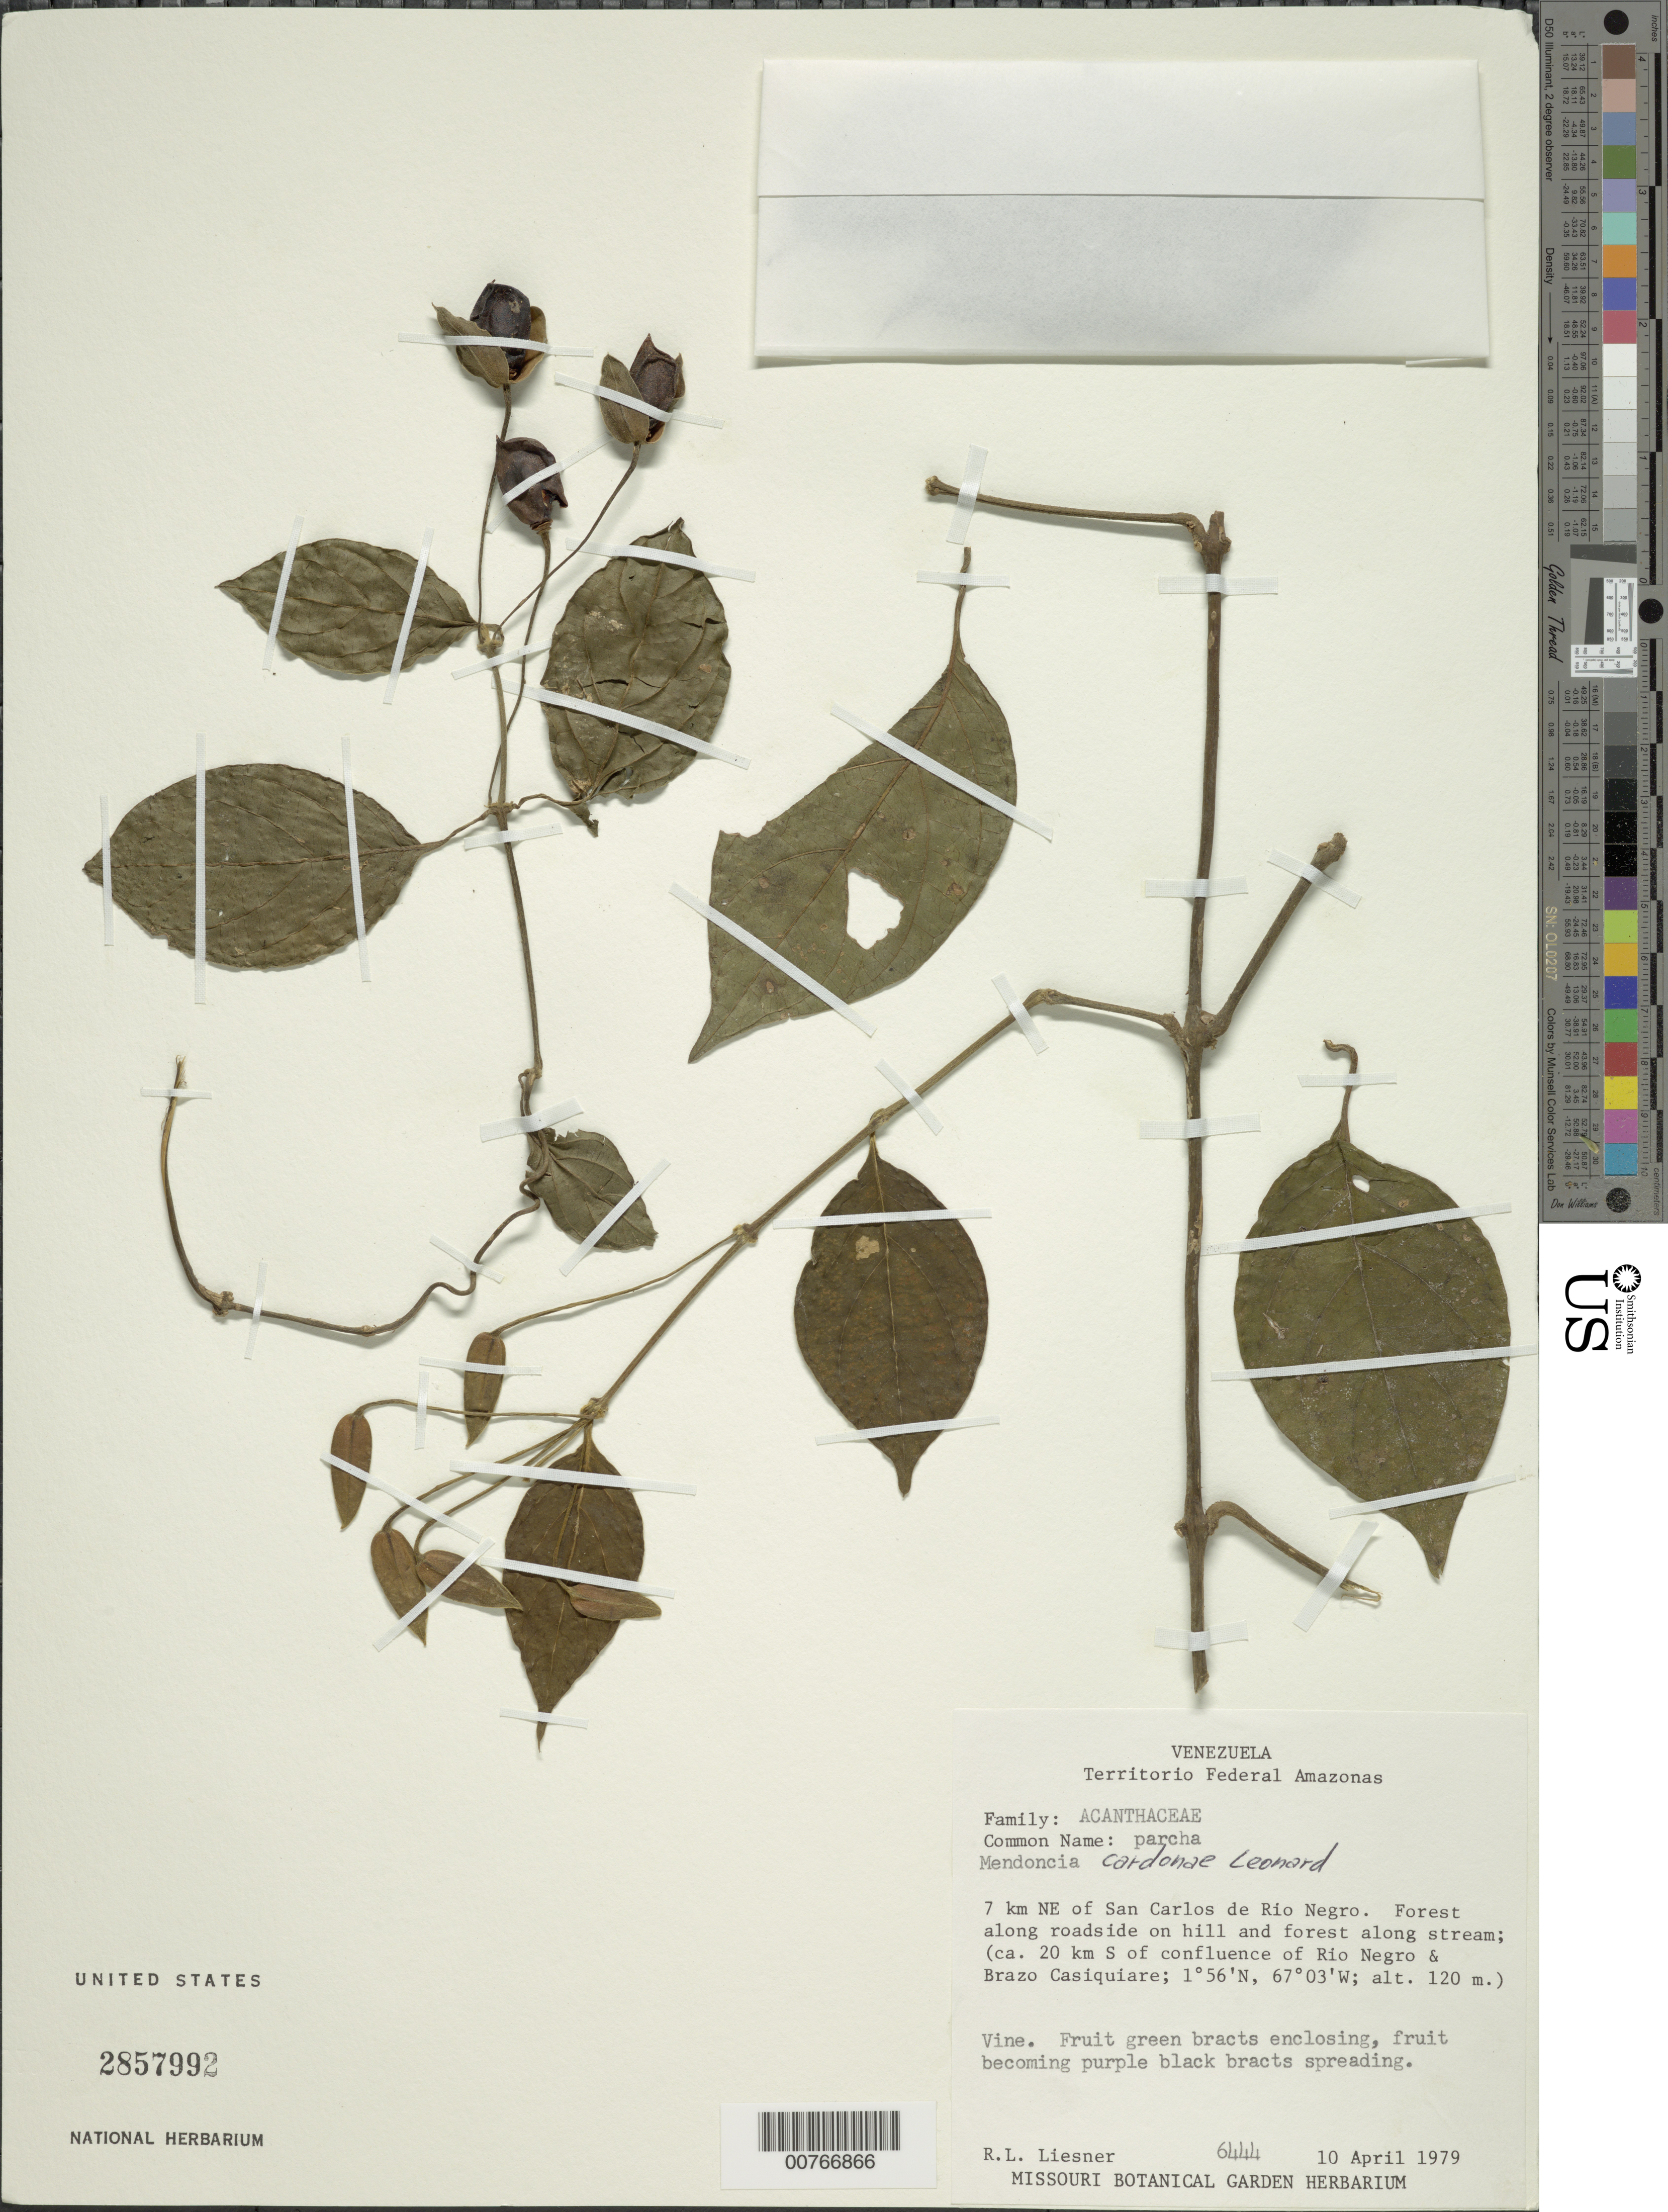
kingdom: Plantae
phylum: Tracheophyta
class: Magnoliopsida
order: Lamiales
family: Acanthaceae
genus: Mendoncia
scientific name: Mendoncia sprucei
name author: Lindau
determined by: Wasshausen, Dieter C., (BOT), Smithsonian Institution - National Museum of Natural History (UNITED STATES)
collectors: R. L. Liesner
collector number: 6444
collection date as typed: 10-Apr-79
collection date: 1979-04-10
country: Venezuela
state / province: Amazonas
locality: San Carlos de Río Negro, 7 km NE of; about 20 km S of confluence of Río Negro and Brazo Casiquiare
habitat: Forest along roadside on hill and forest along stream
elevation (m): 120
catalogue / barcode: US 2857992